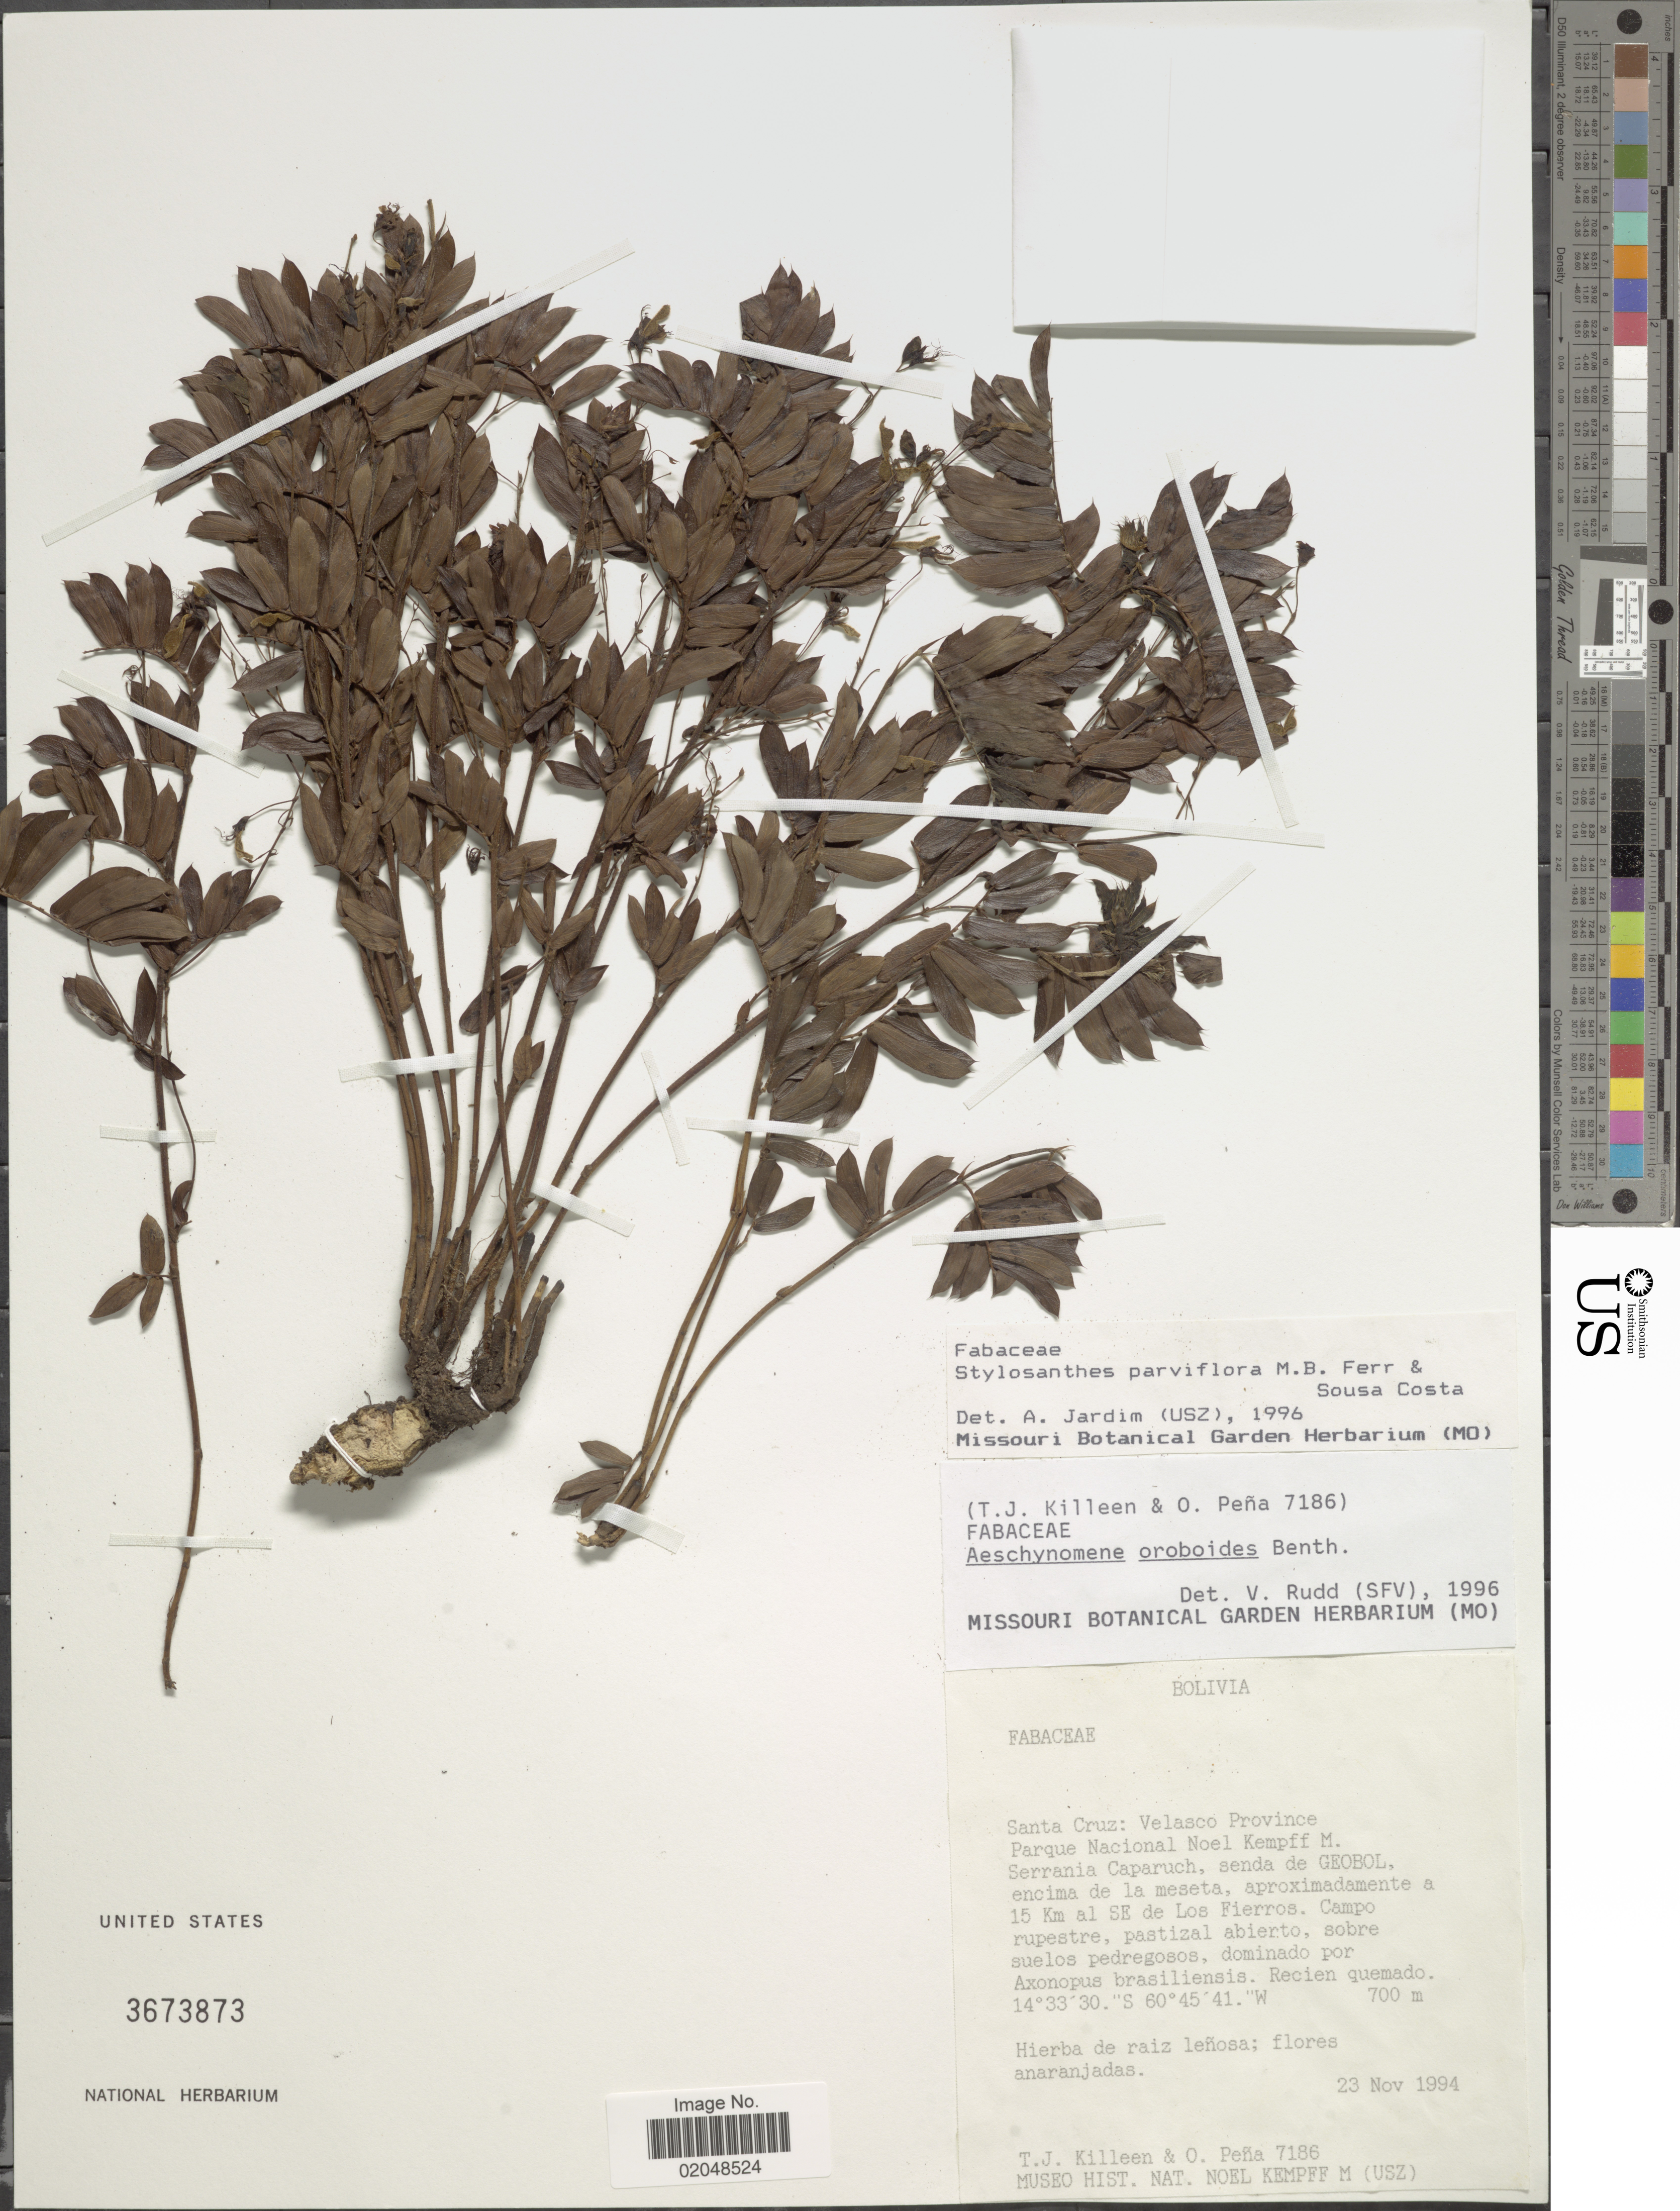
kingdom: Plantae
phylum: Tracheophyta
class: Magnoliopsida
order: Fabales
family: Fabaceae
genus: Aeschynomene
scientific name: Aeschynomene oroboides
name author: Benth.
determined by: Rudd, V. E.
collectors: T. J. Killeen & O. Pena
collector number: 7186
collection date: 1994-11-23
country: Bolivia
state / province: Santa Cruz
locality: Velasco Province, Parque Nacional Noel Kempff M. Serrania Caparuch. senda de Geobol, encima de la meseta, aproximadamente a 15 km al SE de Los Fierros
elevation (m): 700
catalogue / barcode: US 3673873